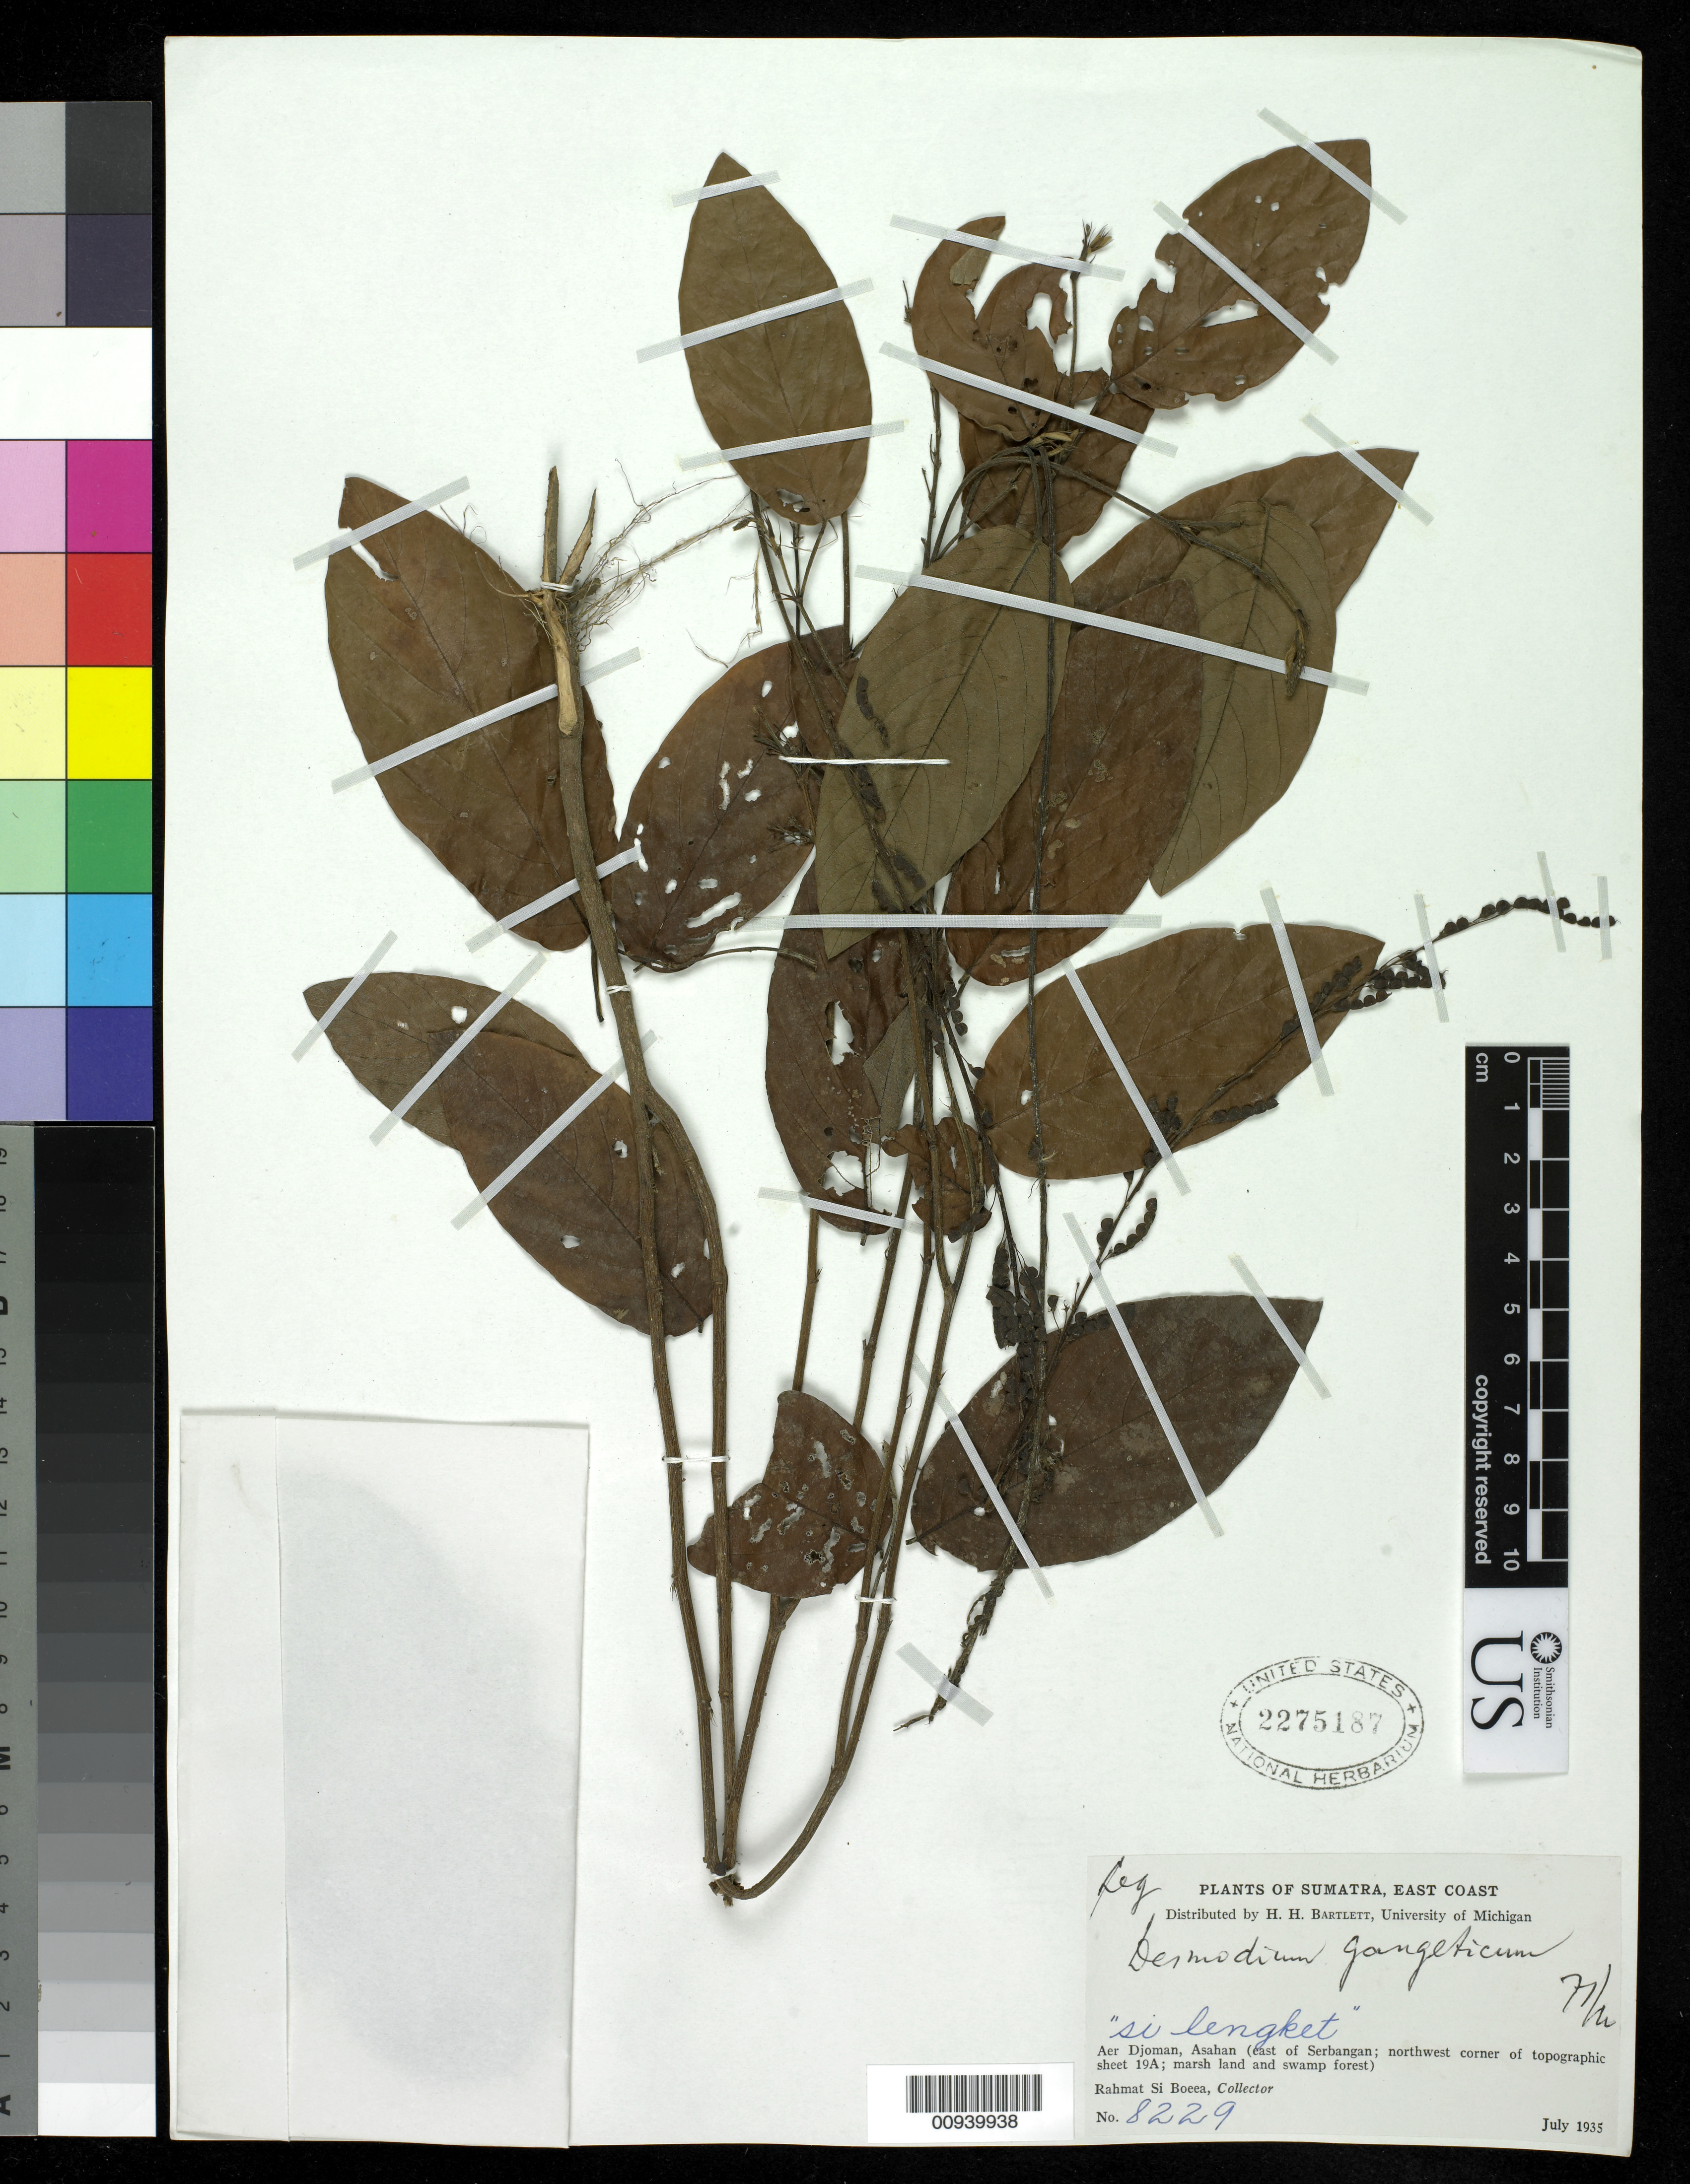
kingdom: Plantae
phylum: Tracheophyta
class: Magnoliopsida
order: Fabales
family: Fabaceae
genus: Pleurolobus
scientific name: Pleurolobus gangeticus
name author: (L.) J. St.-Hil. ex H. Ohashi & K. Ohashi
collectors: Rahmat Si Boeea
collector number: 8229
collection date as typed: Jul 1935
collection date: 1935-07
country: Indonesia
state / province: Sumatra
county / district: Aceh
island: Sumatra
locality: Aer Djoman, Asahan (east of Serbangan)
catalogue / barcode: US 2275187